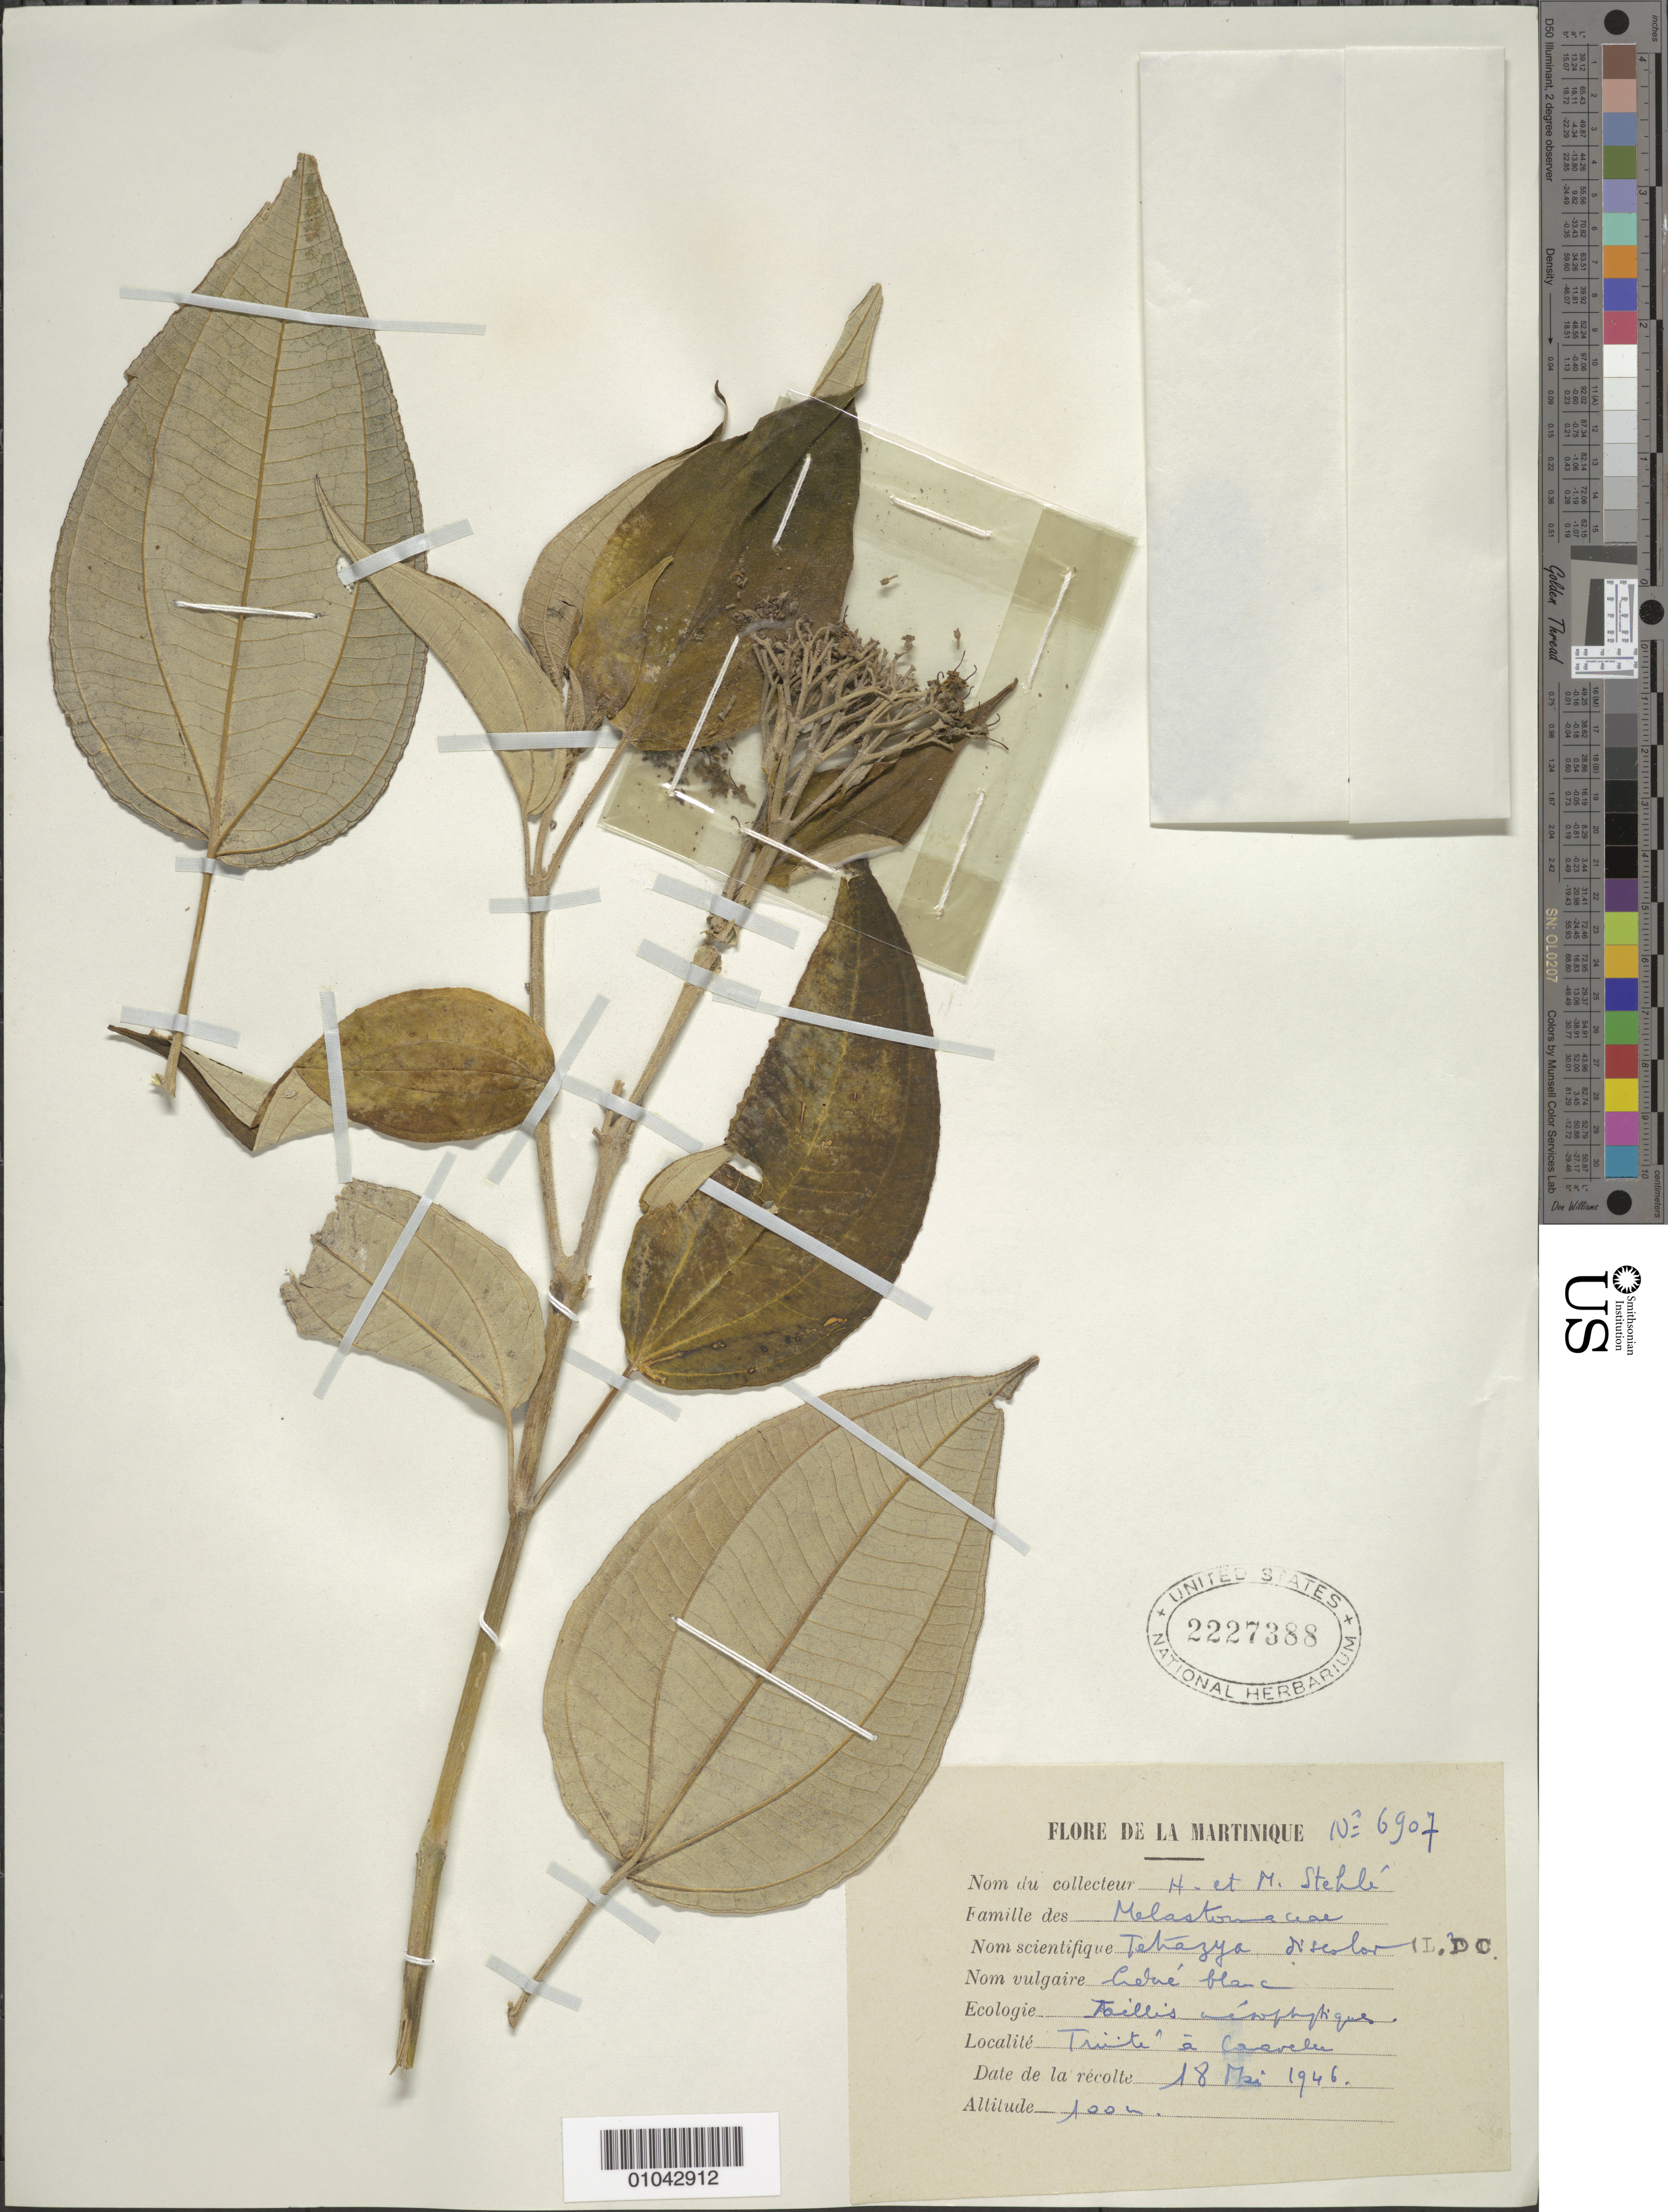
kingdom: Plantae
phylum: Tracheophyta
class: Magnoliopsida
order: Myrtales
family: Melastomataceae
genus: Tetrazygia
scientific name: Tetrazygia discolor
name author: (L.) DC.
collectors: H. Stehlé & M. Stehlé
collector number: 6907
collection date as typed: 18 May 1946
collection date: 1946-05-18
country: Martinique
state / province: La Trinité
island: Martinique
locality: Trinite à Casvelu [?]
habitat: Taillis mésophytiques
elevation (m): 100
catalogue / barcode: US 2227388